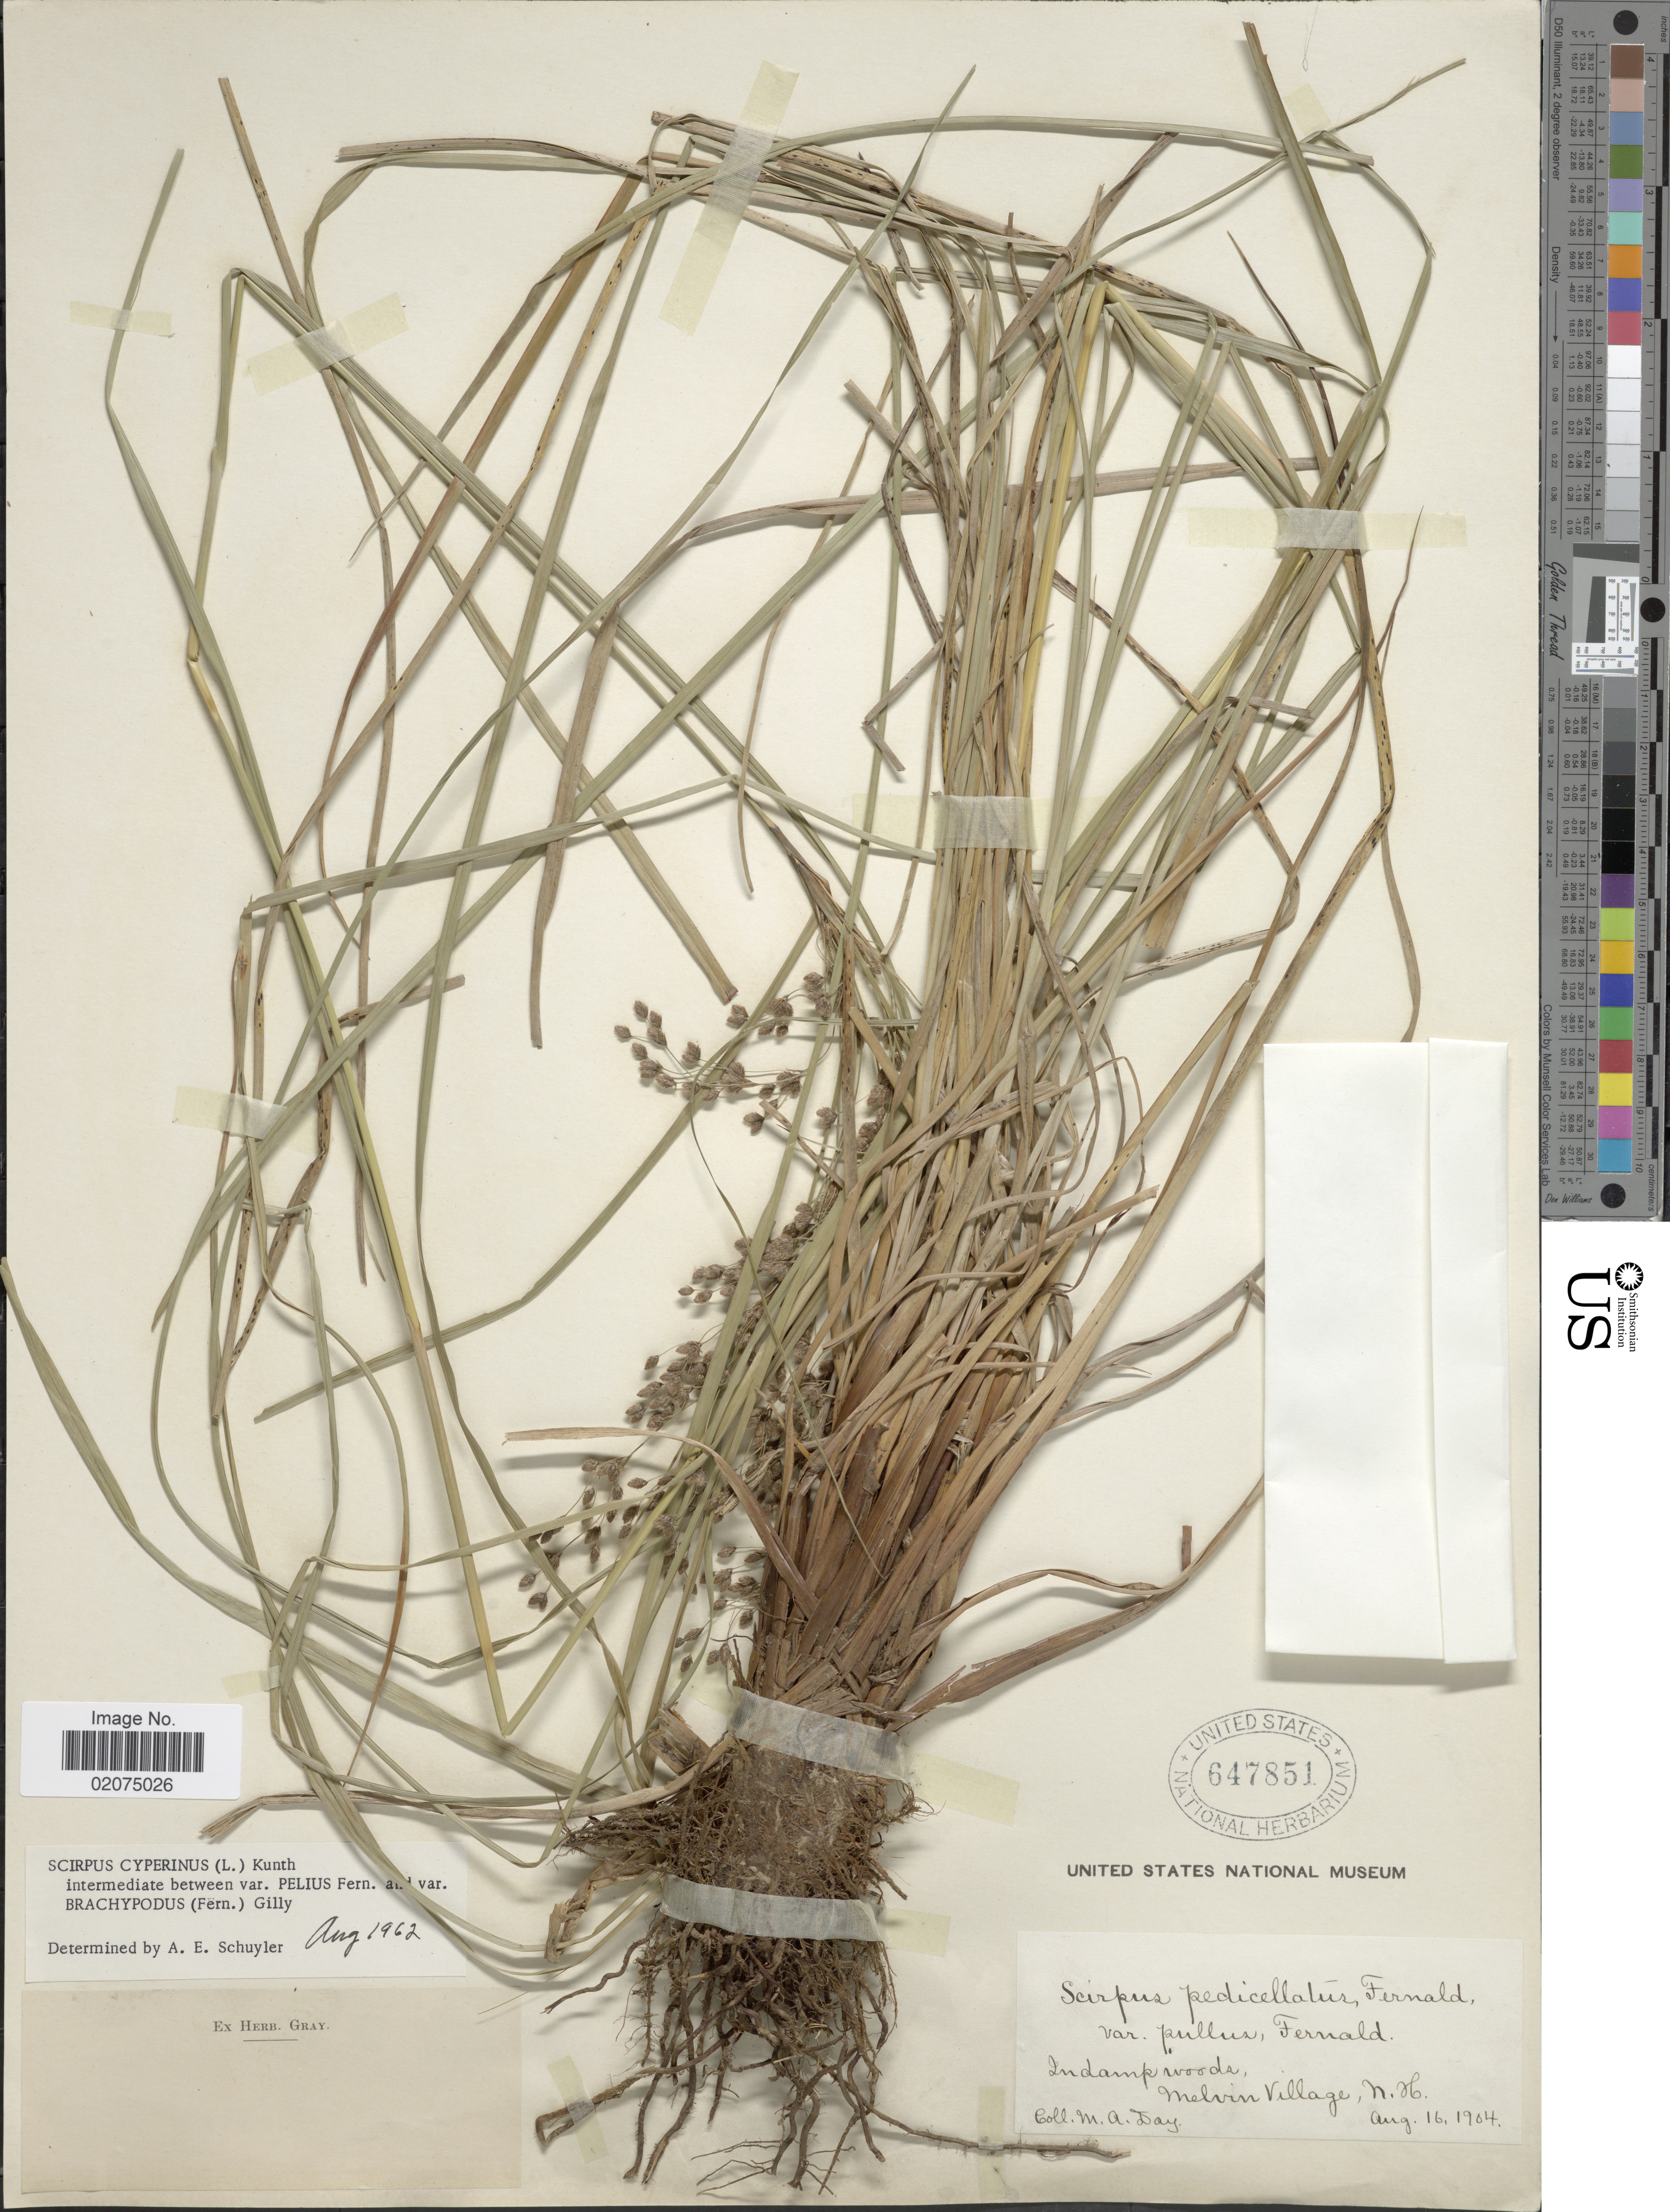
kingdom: Plantae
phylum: Tracheophyta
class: Liliopsida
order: Poales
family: Cyperaceae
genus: Scirpus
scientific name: Scirpus cyperinus (L.) Kunth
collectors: M. Day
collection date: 1904-08-16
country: United States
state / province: New Hampshire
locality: Melvin Village, N.H.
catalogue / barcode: US 647851